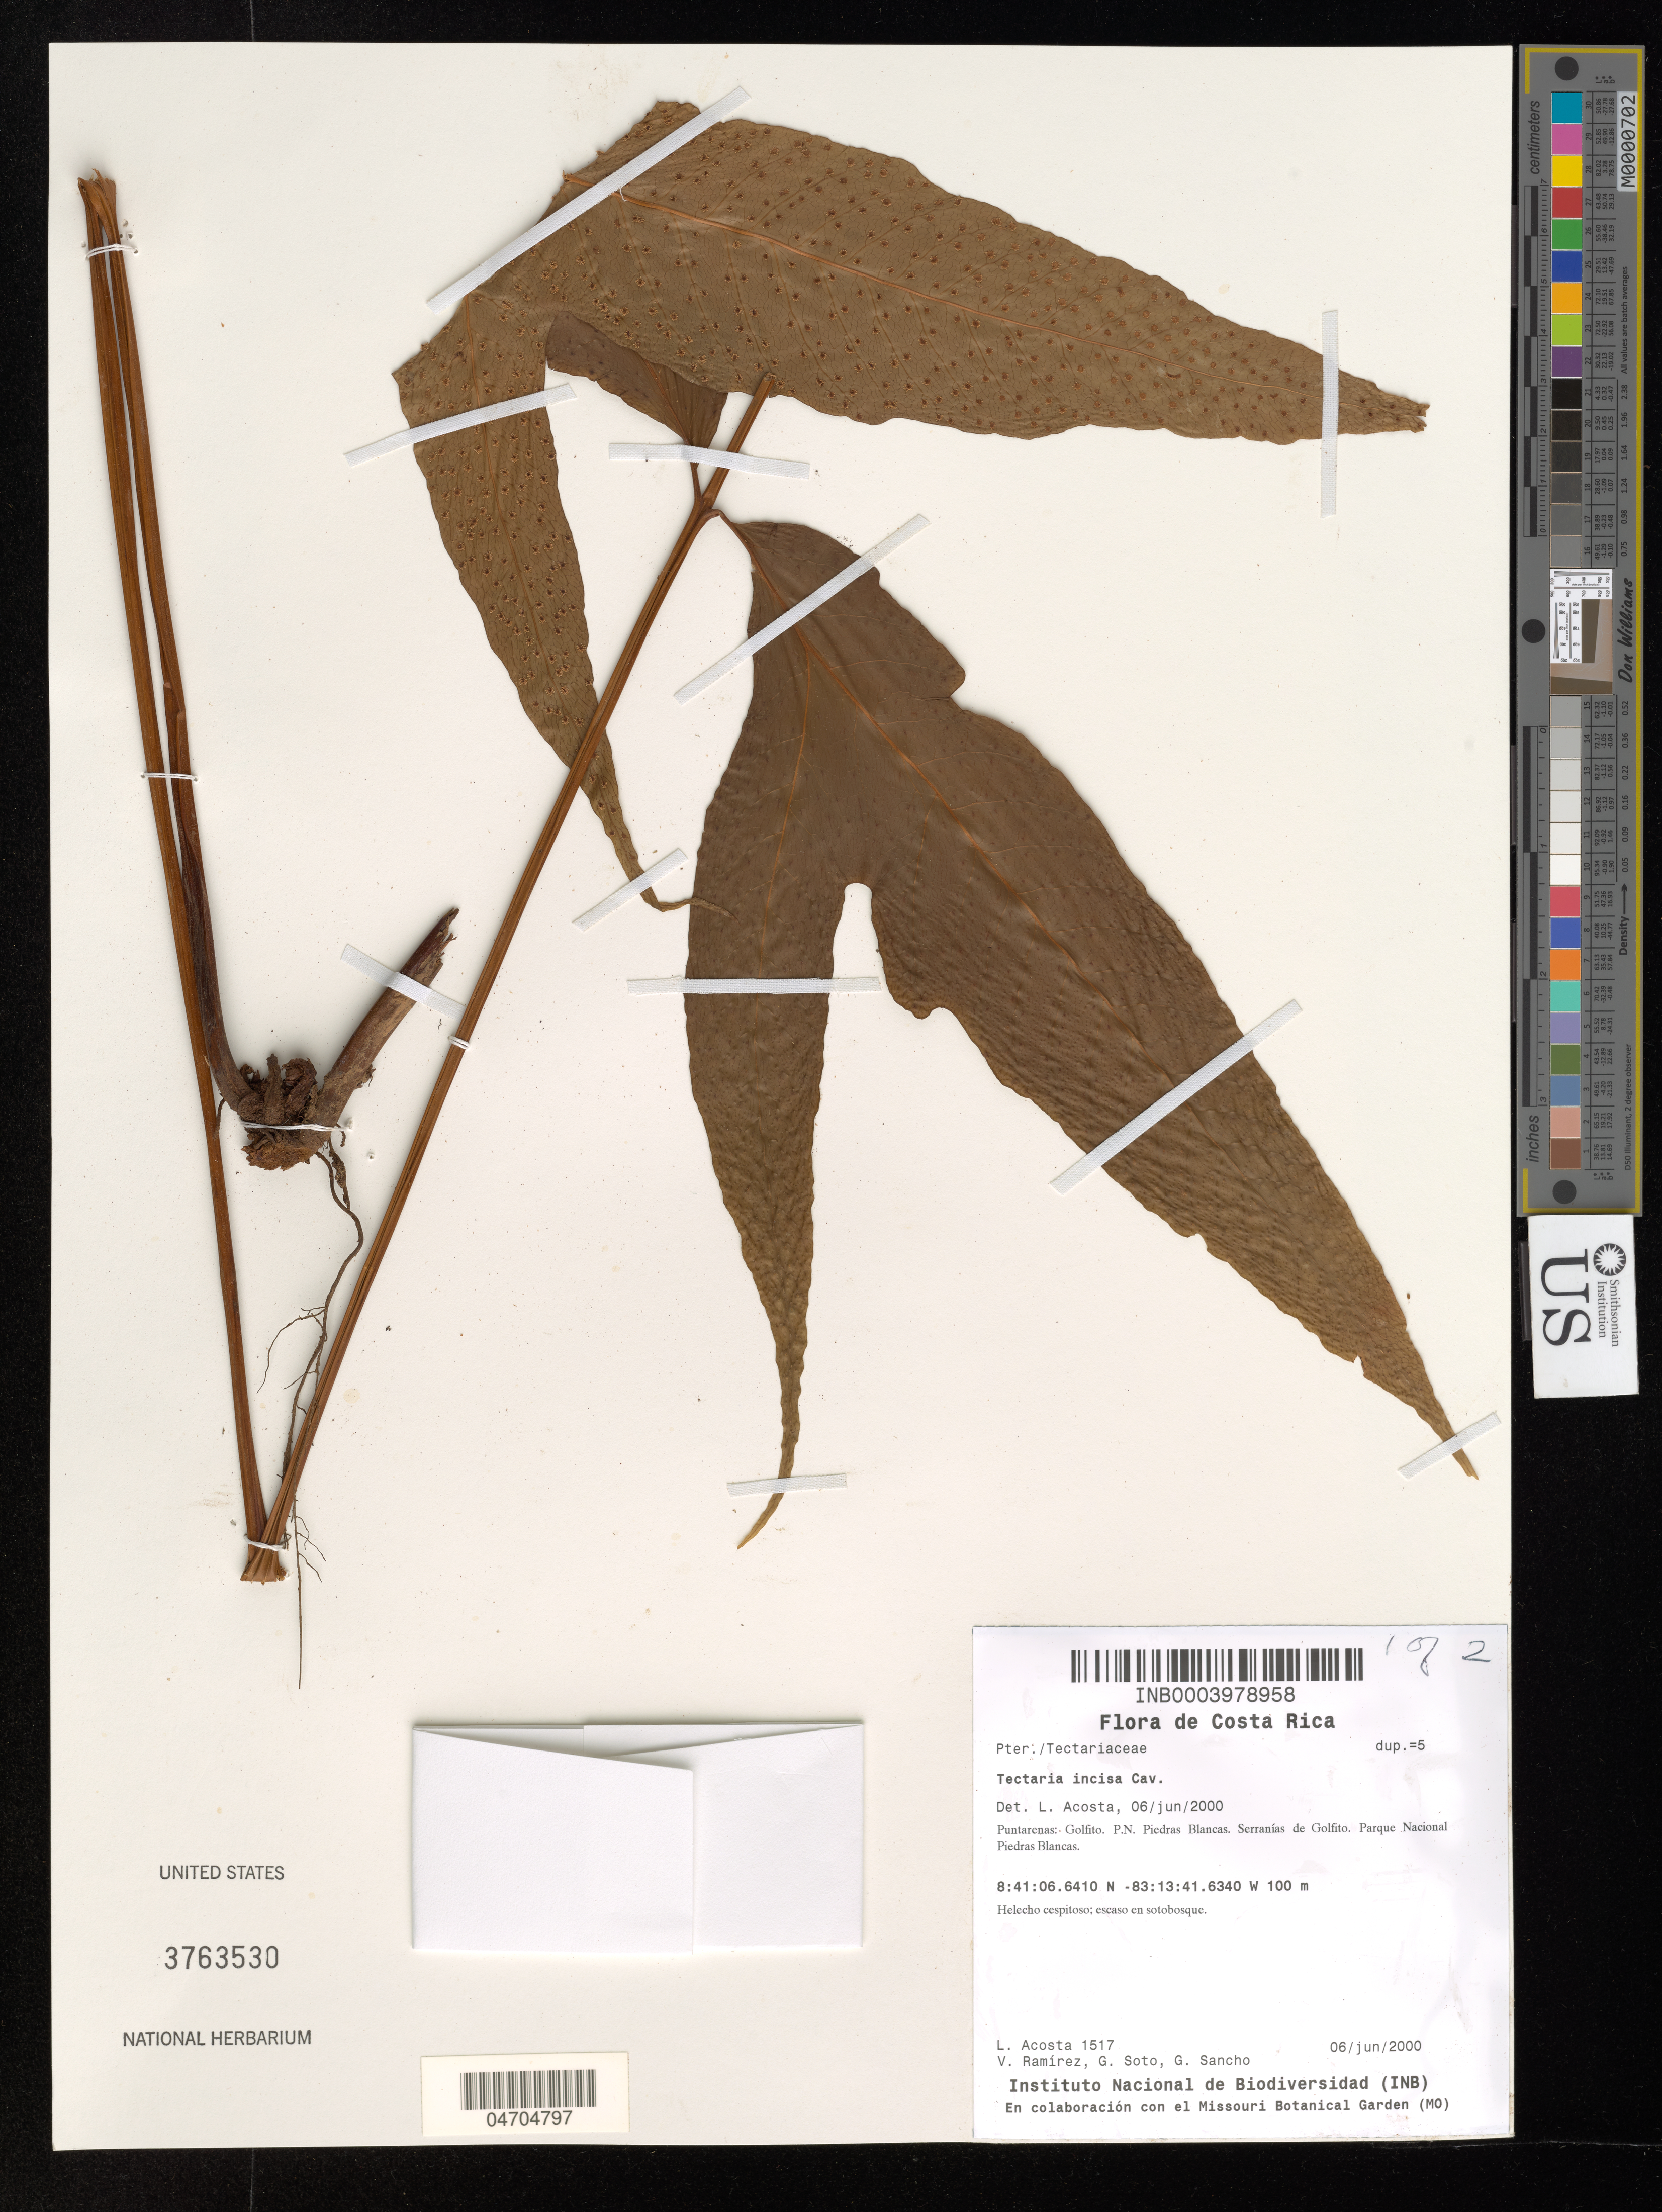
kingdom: Plantae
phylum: Tracheophyta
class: Polypodiopsida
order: Polypodiales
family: Tectariaceae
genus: Tectaria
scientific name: Tectaria incisa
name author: Cav.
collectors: L. Acosta, V. Ramirez & G. Sancho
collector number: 1517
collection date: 2000-06-06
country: Costa Rica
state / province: Puntarenas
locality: Golfito. P.N. Piedras Blancas. Serranías de Golfito. Parque Nacional Piedras Blancas.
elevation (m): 100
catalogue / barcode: US 3763530